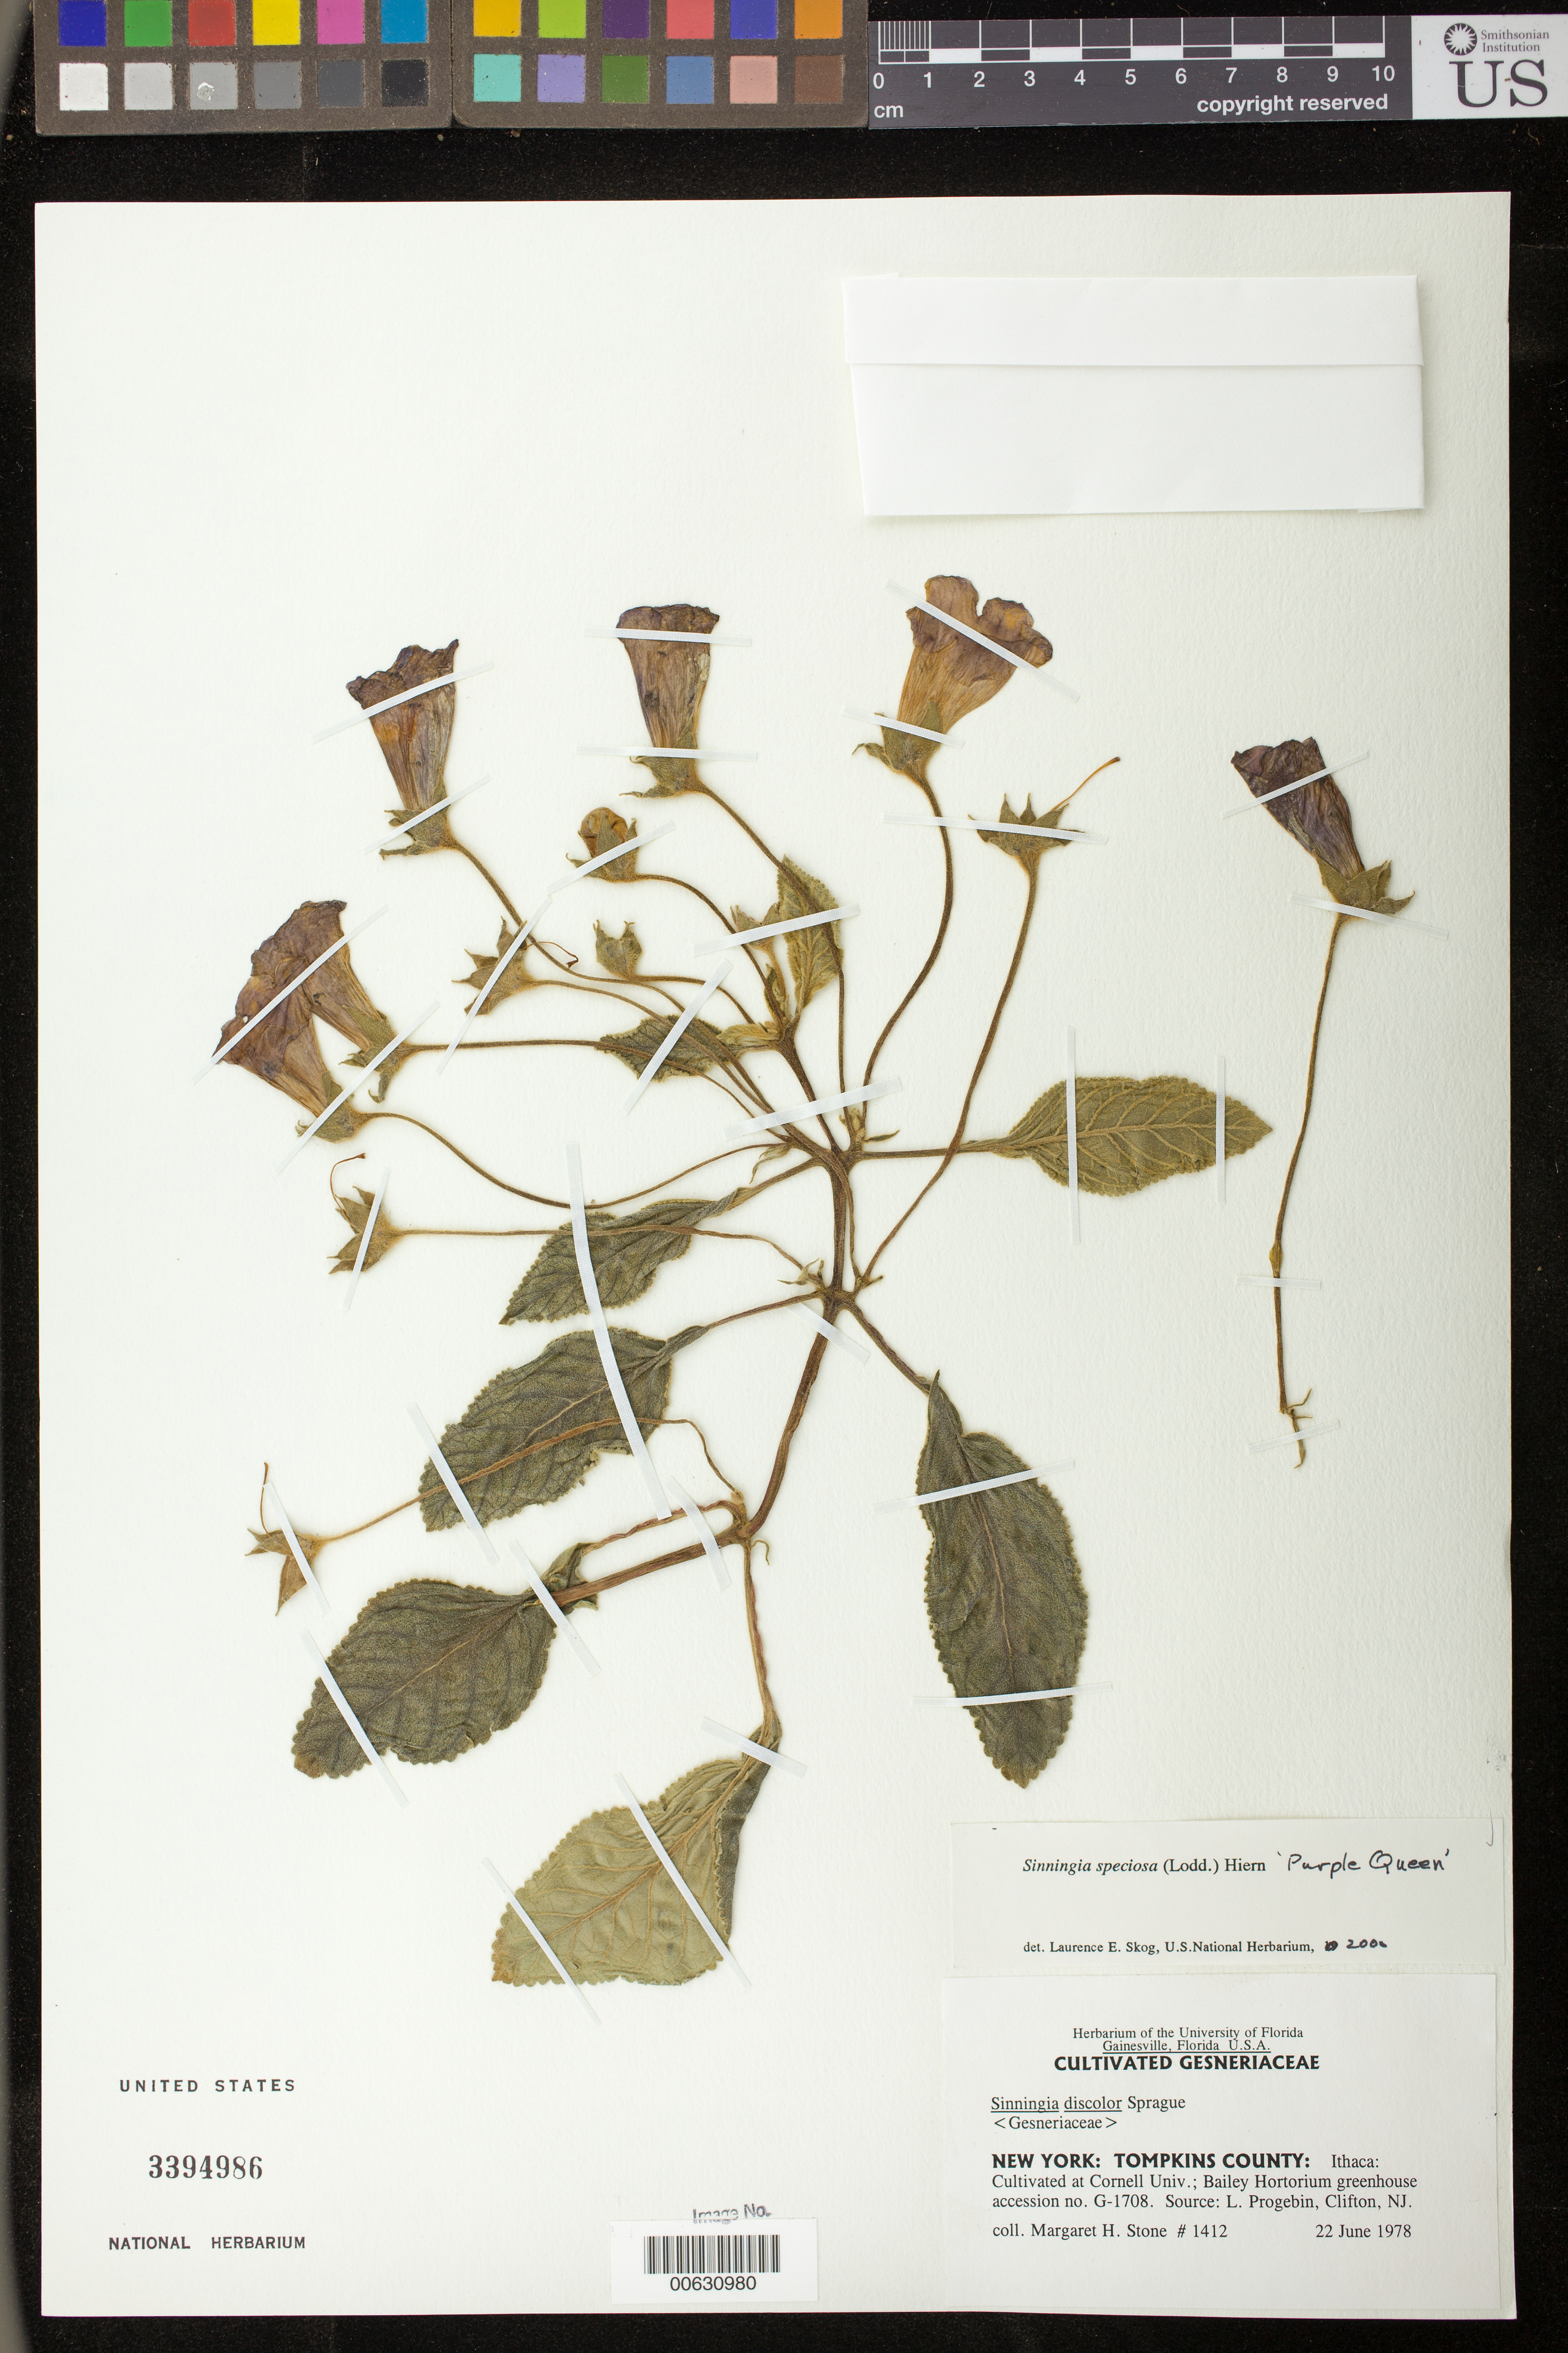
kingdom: Plantae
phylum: Tracheophyta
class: Magnoliopsida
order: Lamiales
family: Gesneriaceae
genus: Sinningia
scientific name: Sinningia speciosa 'Purple Queen'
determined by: Skog, Laurence E.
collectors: M. Stone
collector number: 1412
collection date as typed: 22 Jun 1978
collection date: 1978-06-22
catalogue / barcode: US 3394986